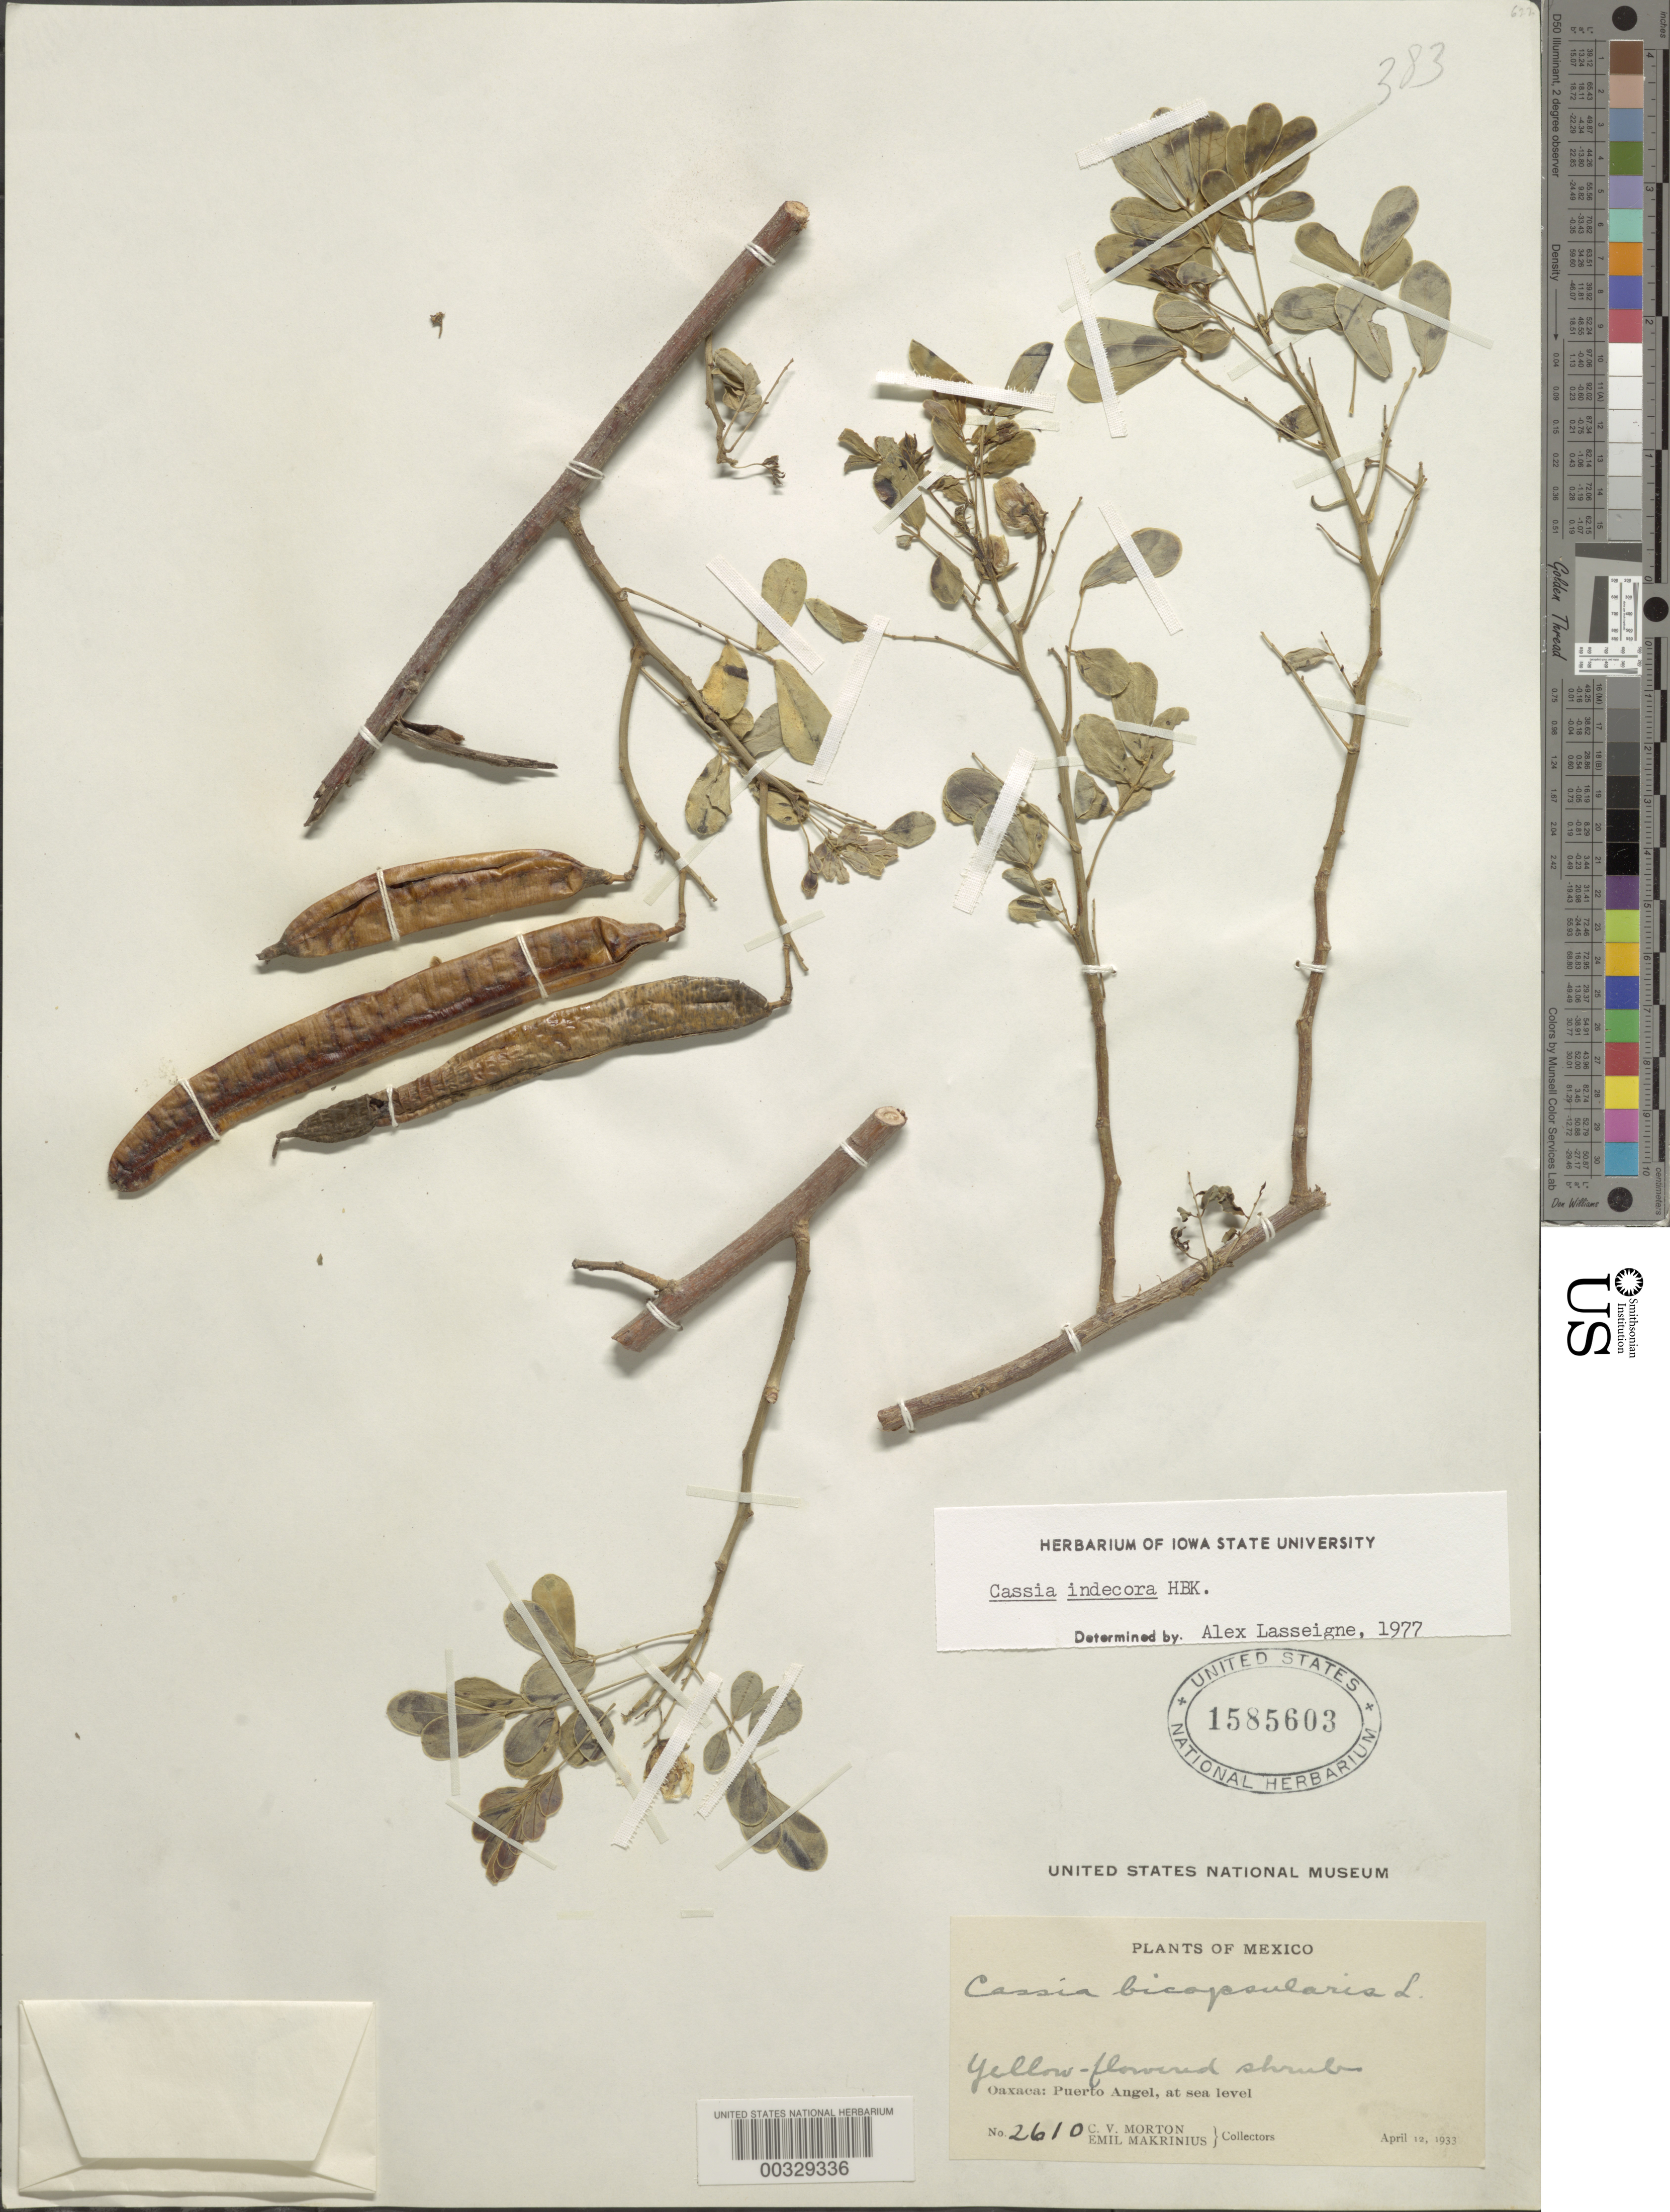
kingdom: Plantae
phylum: Tracheophyta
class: Magnoliopsida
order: Fabales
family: Fabaceae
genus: Senna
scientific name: Senna pendula var. advena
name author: (Vogel) H.S. Irwin & Barneby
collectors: C. V. Morton & E. Makrinius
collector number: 2610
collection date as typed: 12 Apr 1933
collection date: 1933-04-12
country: Mexico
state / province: Oaxaca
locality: Puerto angel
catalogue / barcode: US 1585603